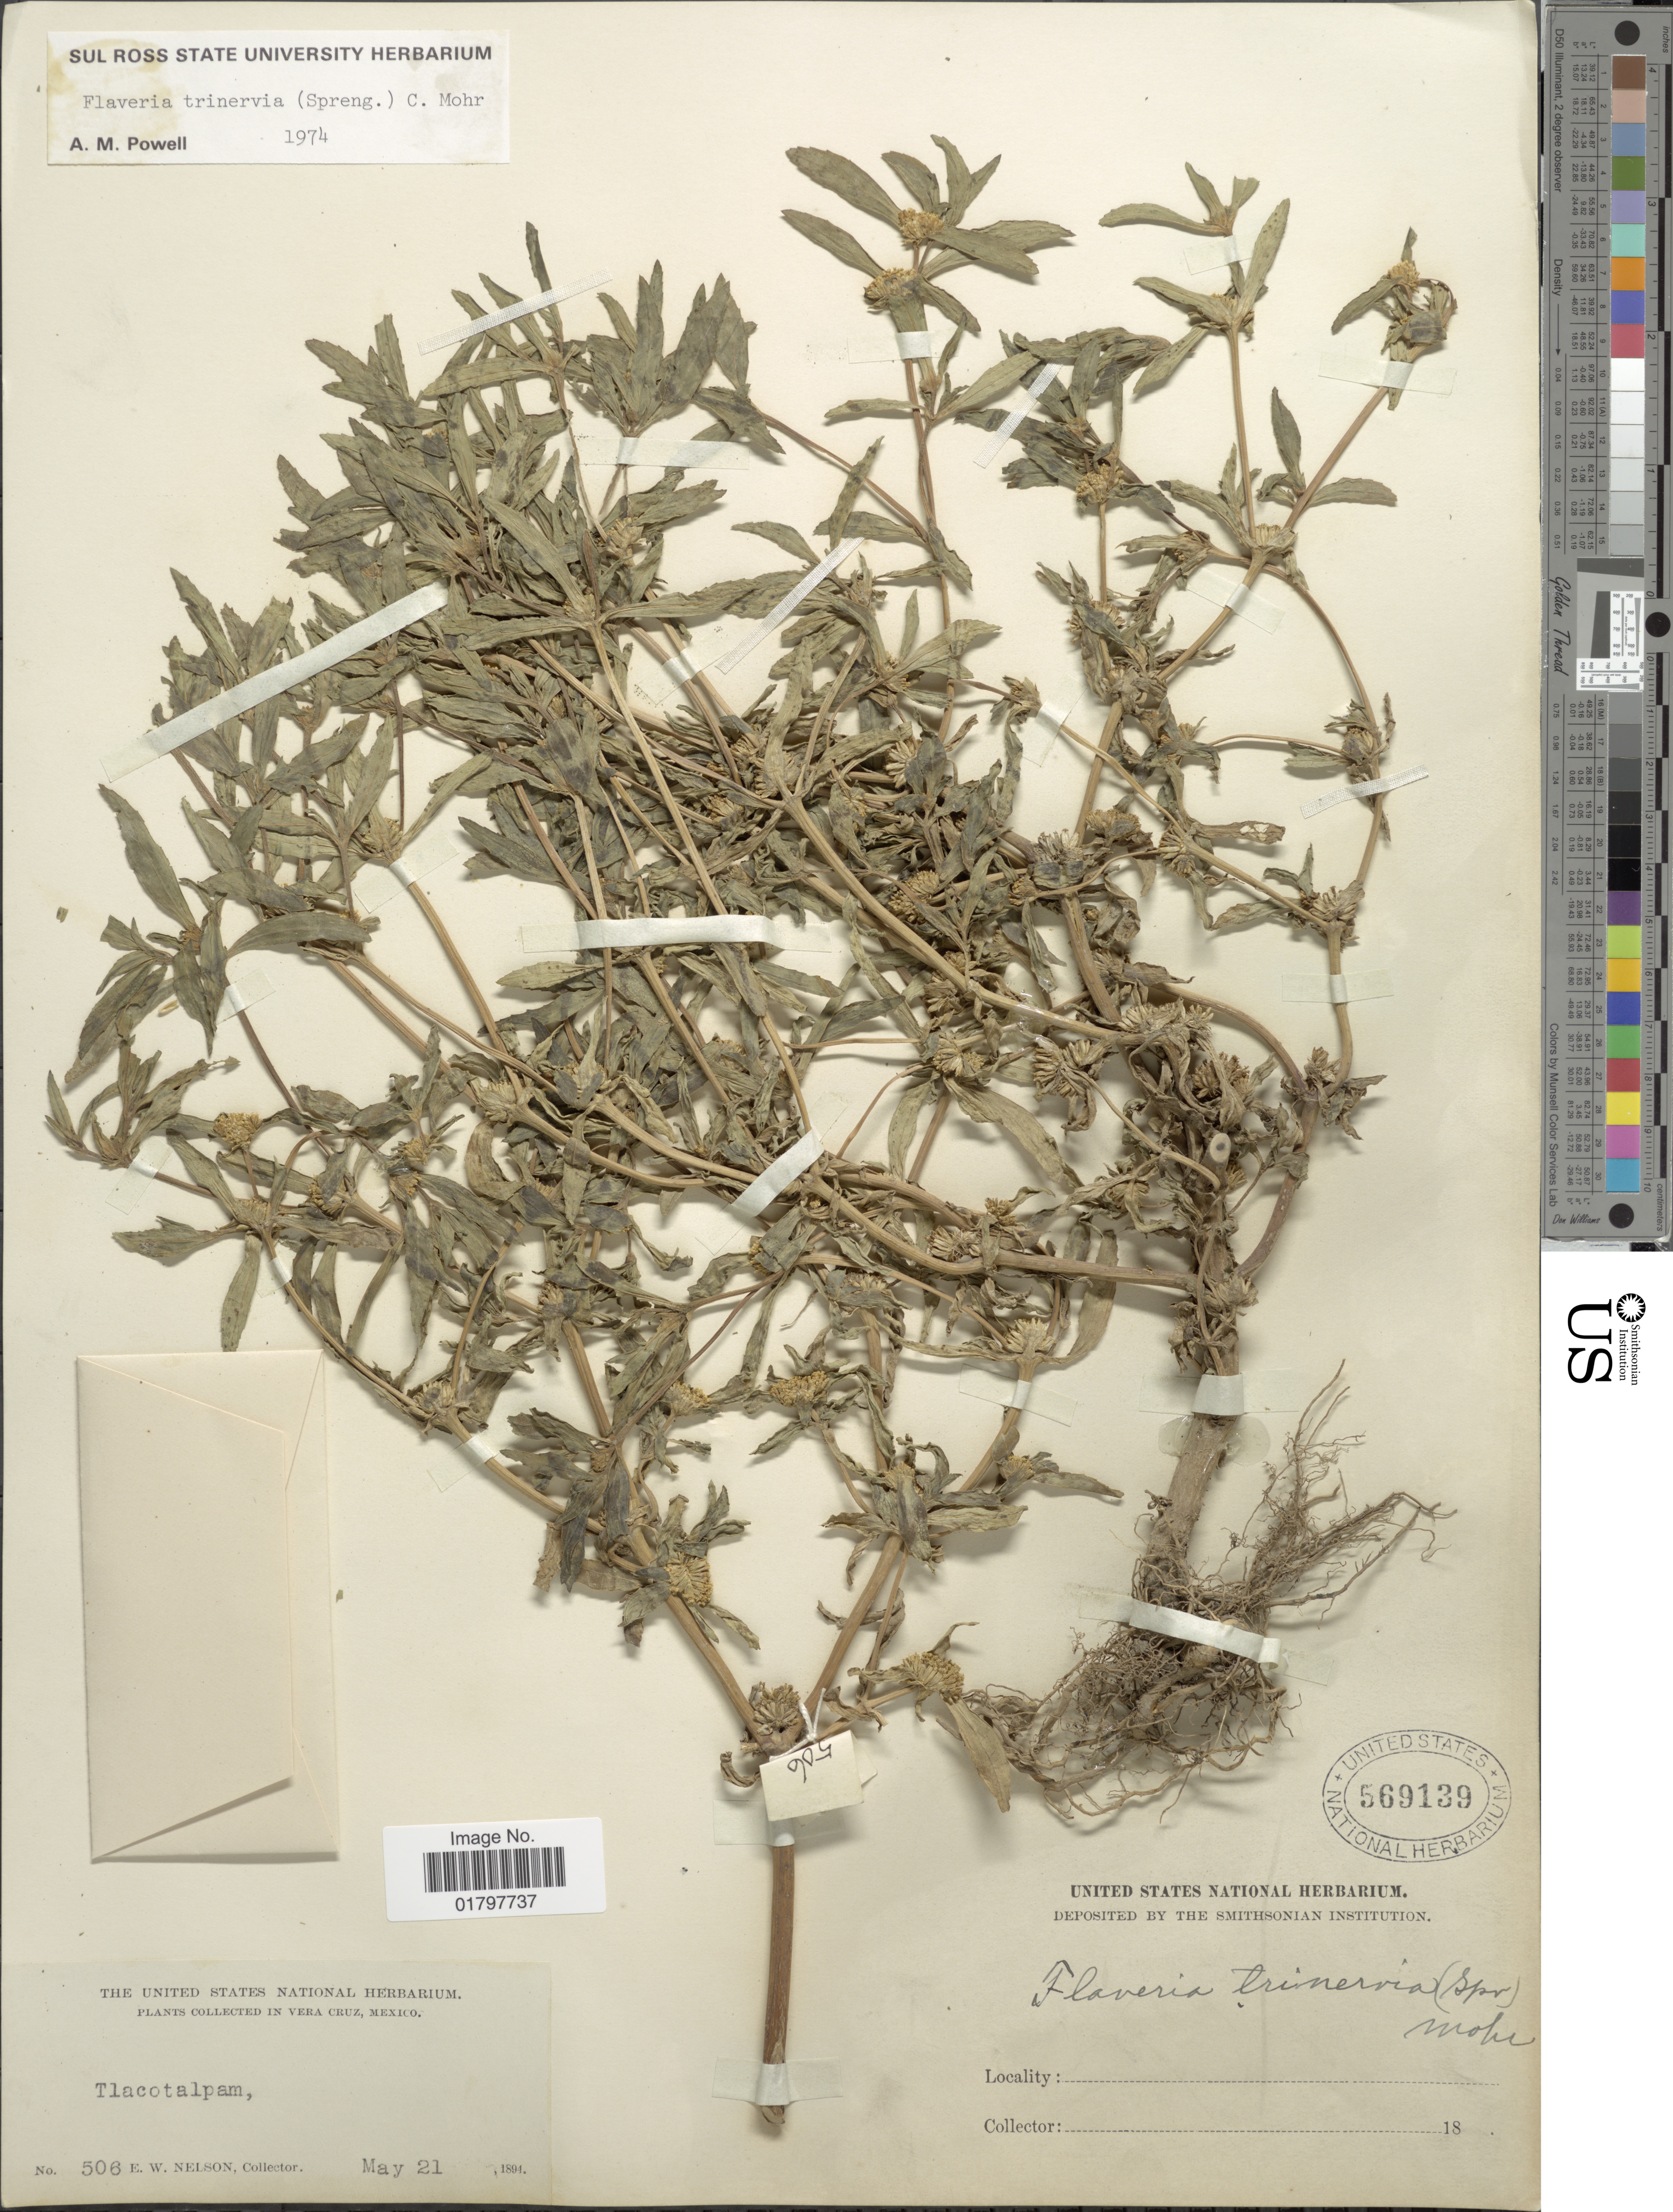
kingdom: Plantae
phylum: Tracheophyta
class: Magnoliopsida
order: Asterales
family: Asteraceae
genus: Flaveria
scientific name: Flaveria trinervia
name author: (Spreng.) C. Mohr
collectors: E. W. Nelson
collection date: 1894-05-21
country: Mexico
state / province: Veracruz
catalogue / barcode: US 569139